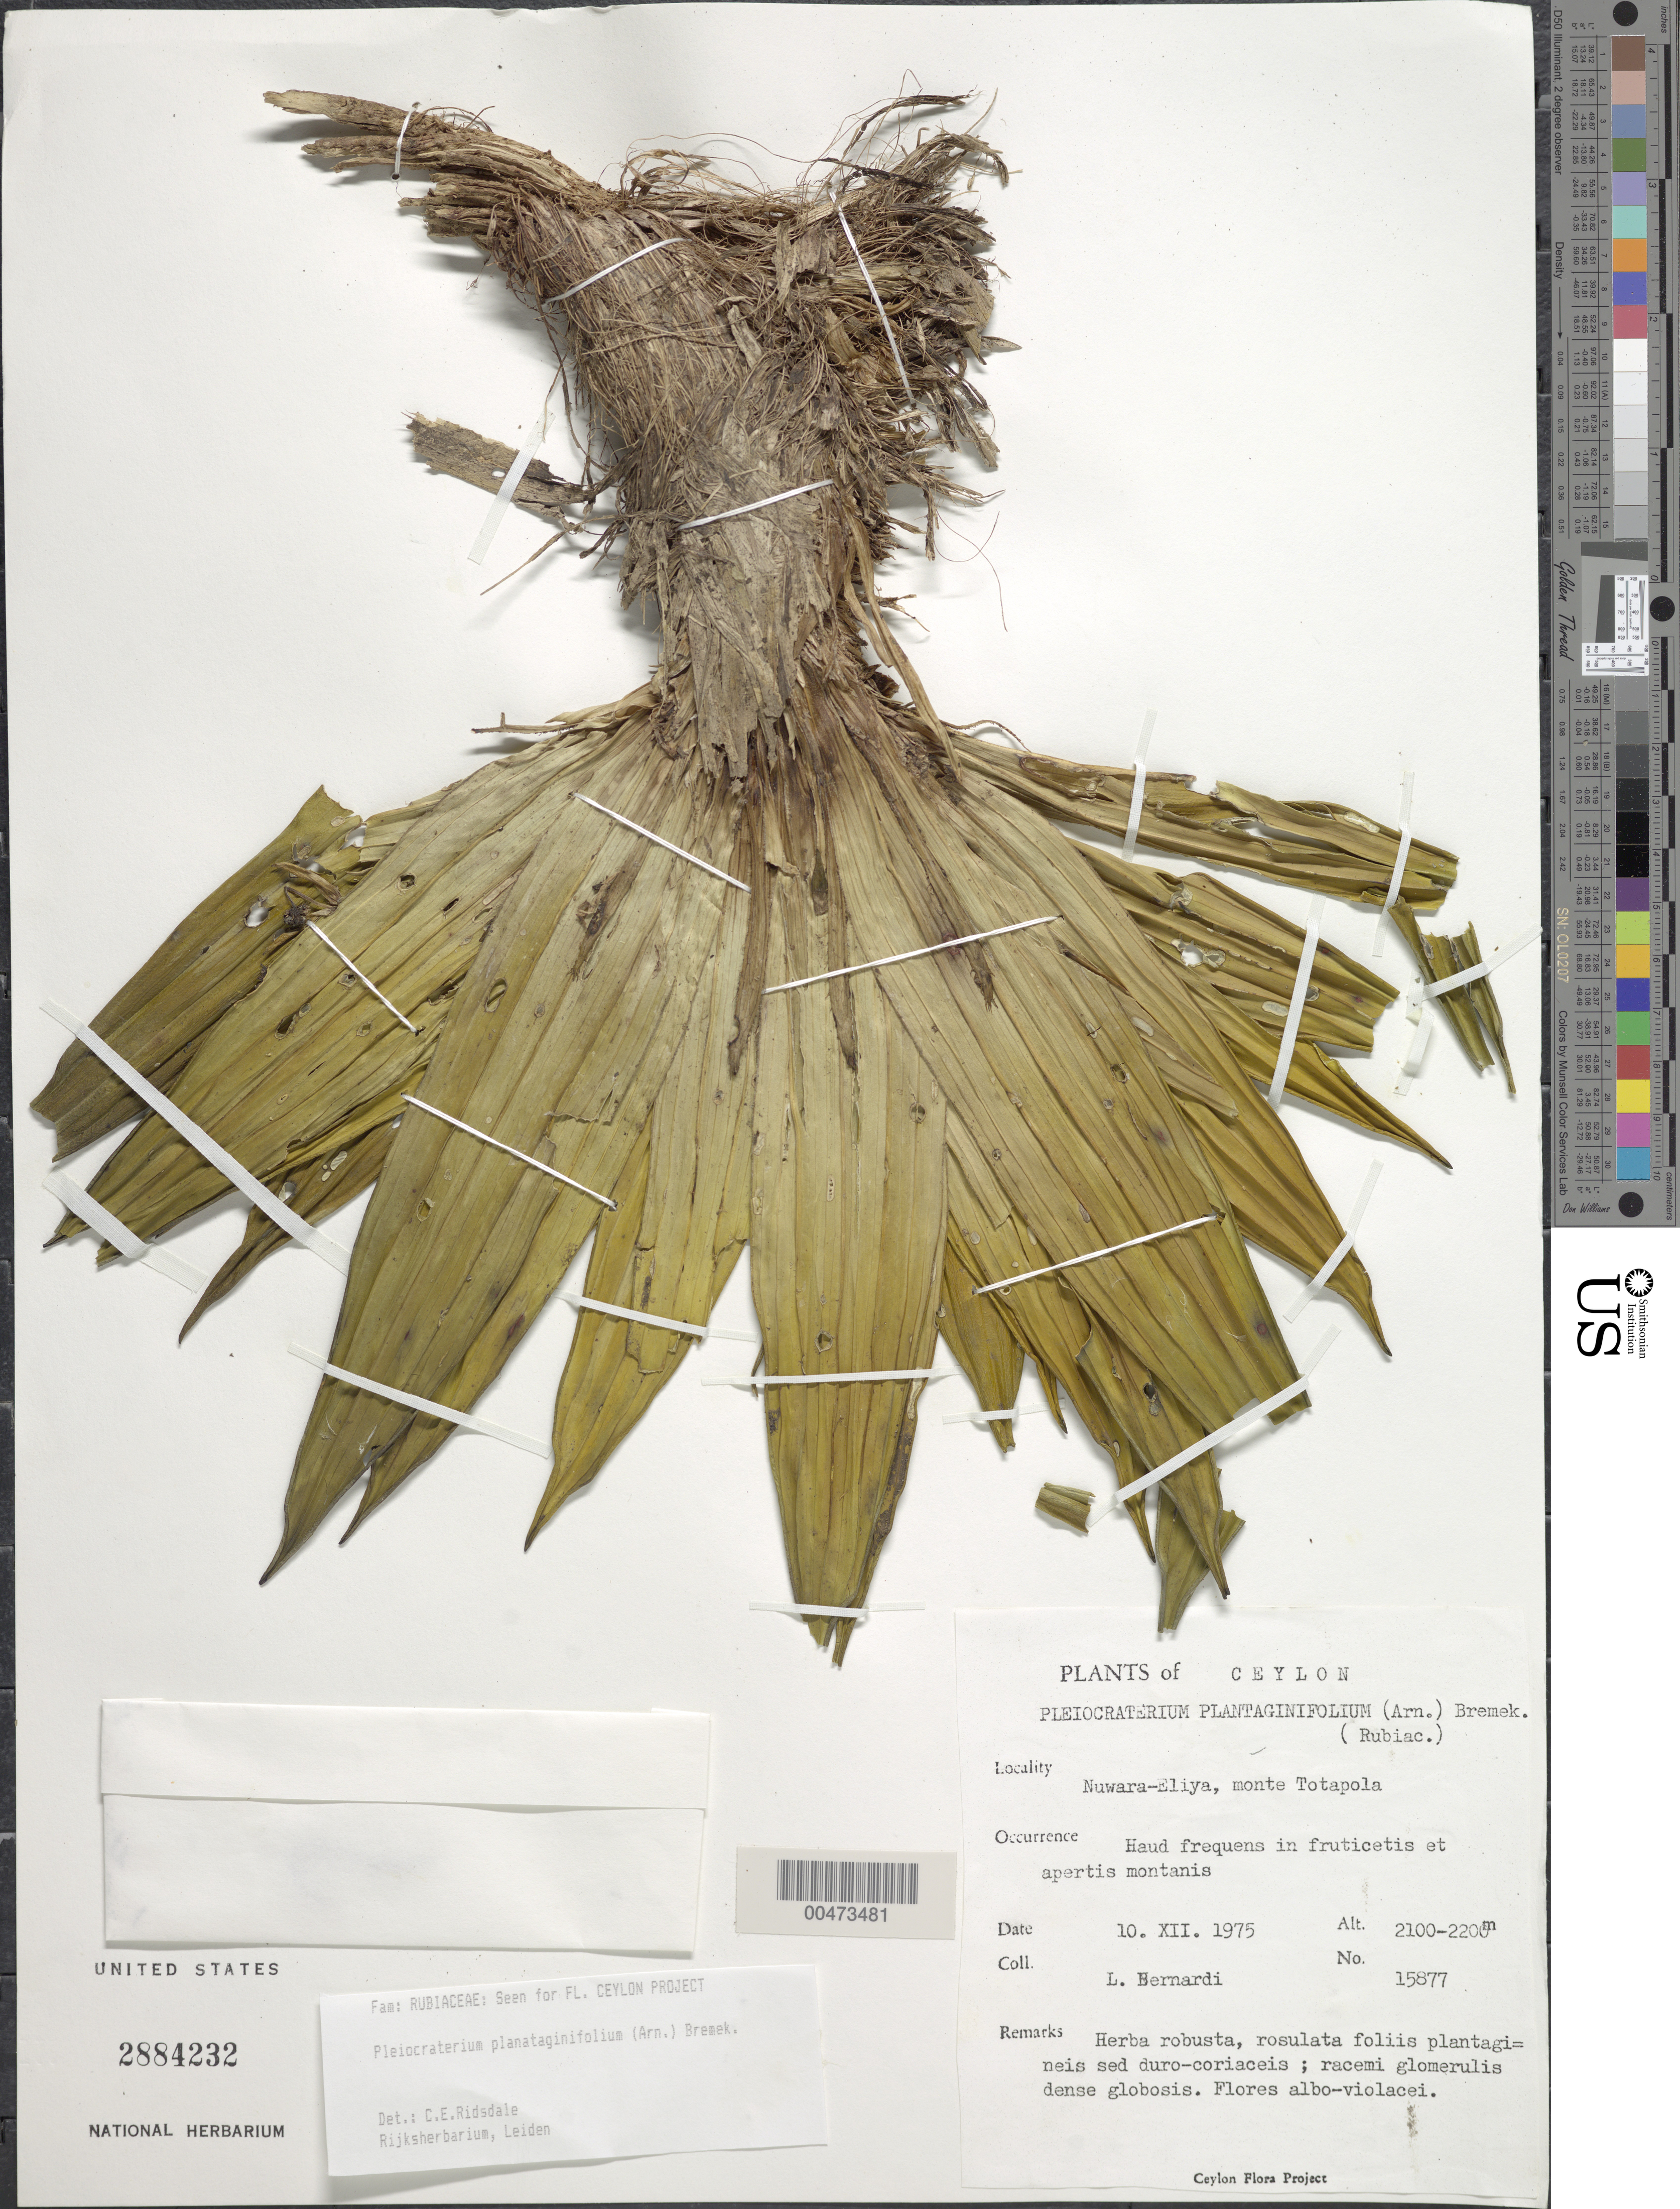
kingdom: Plantae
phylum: Tracheophyta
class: Magnoliopsida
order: Gentianales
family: Rubiaceae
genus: Pleiocraterium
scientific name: Pleiocraterium planataginifolium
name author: (Arn.) Bremek.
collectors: L. Bernardi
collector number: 15877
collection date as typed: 10 Dec 1975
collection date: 1975-12-10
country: Sri Lanka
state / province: Central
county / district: Nuwara Eliya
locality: monte Totapola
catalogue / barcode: US 2884232